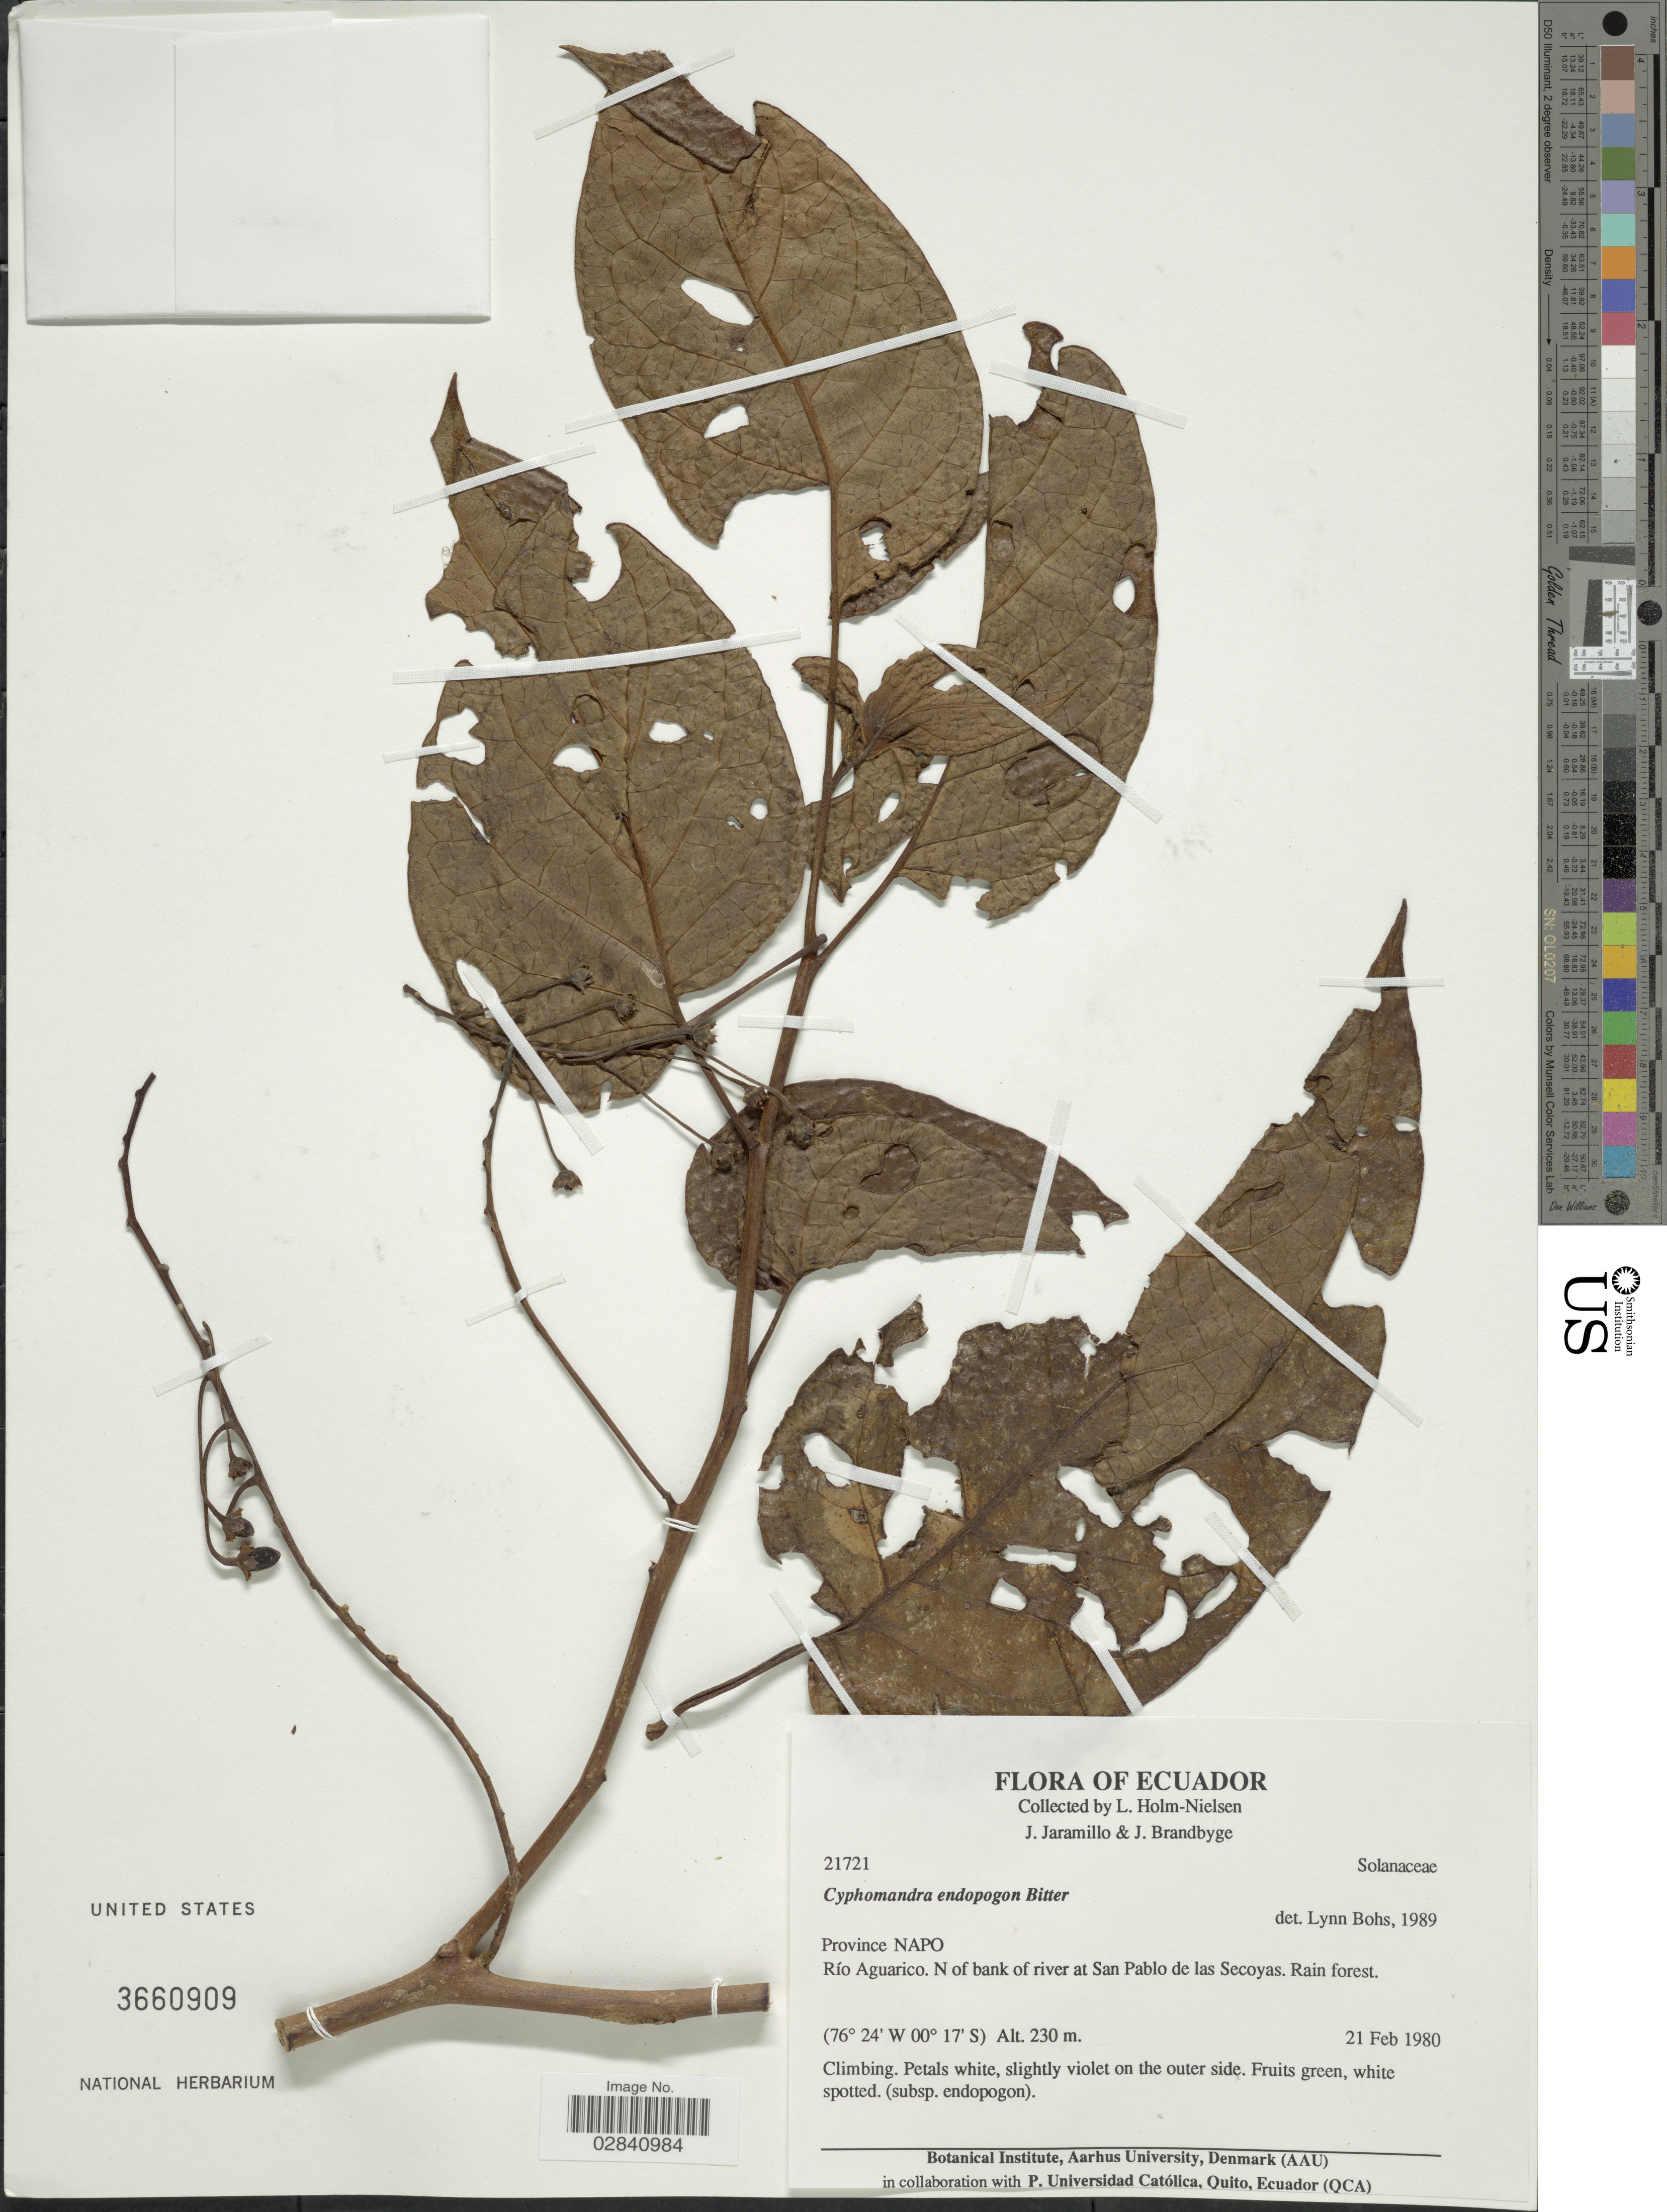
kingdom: Plantae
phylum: Tracheophyta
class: Magnoliopsida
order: Solanales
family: Solanaceae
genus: Cyphomandra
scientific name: Cyphomandra endopogon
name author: Bitter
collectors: L. B. Holm-Nielsen, J. Jaramillo & J. Brandbyge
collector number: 21721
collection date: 1980-02-21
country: Ecuador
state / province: Napo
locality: Río Aguarico. N of bank of river at San Pablo de las Secoyas. Rain forest.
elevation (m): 230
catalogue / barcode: US 3660909